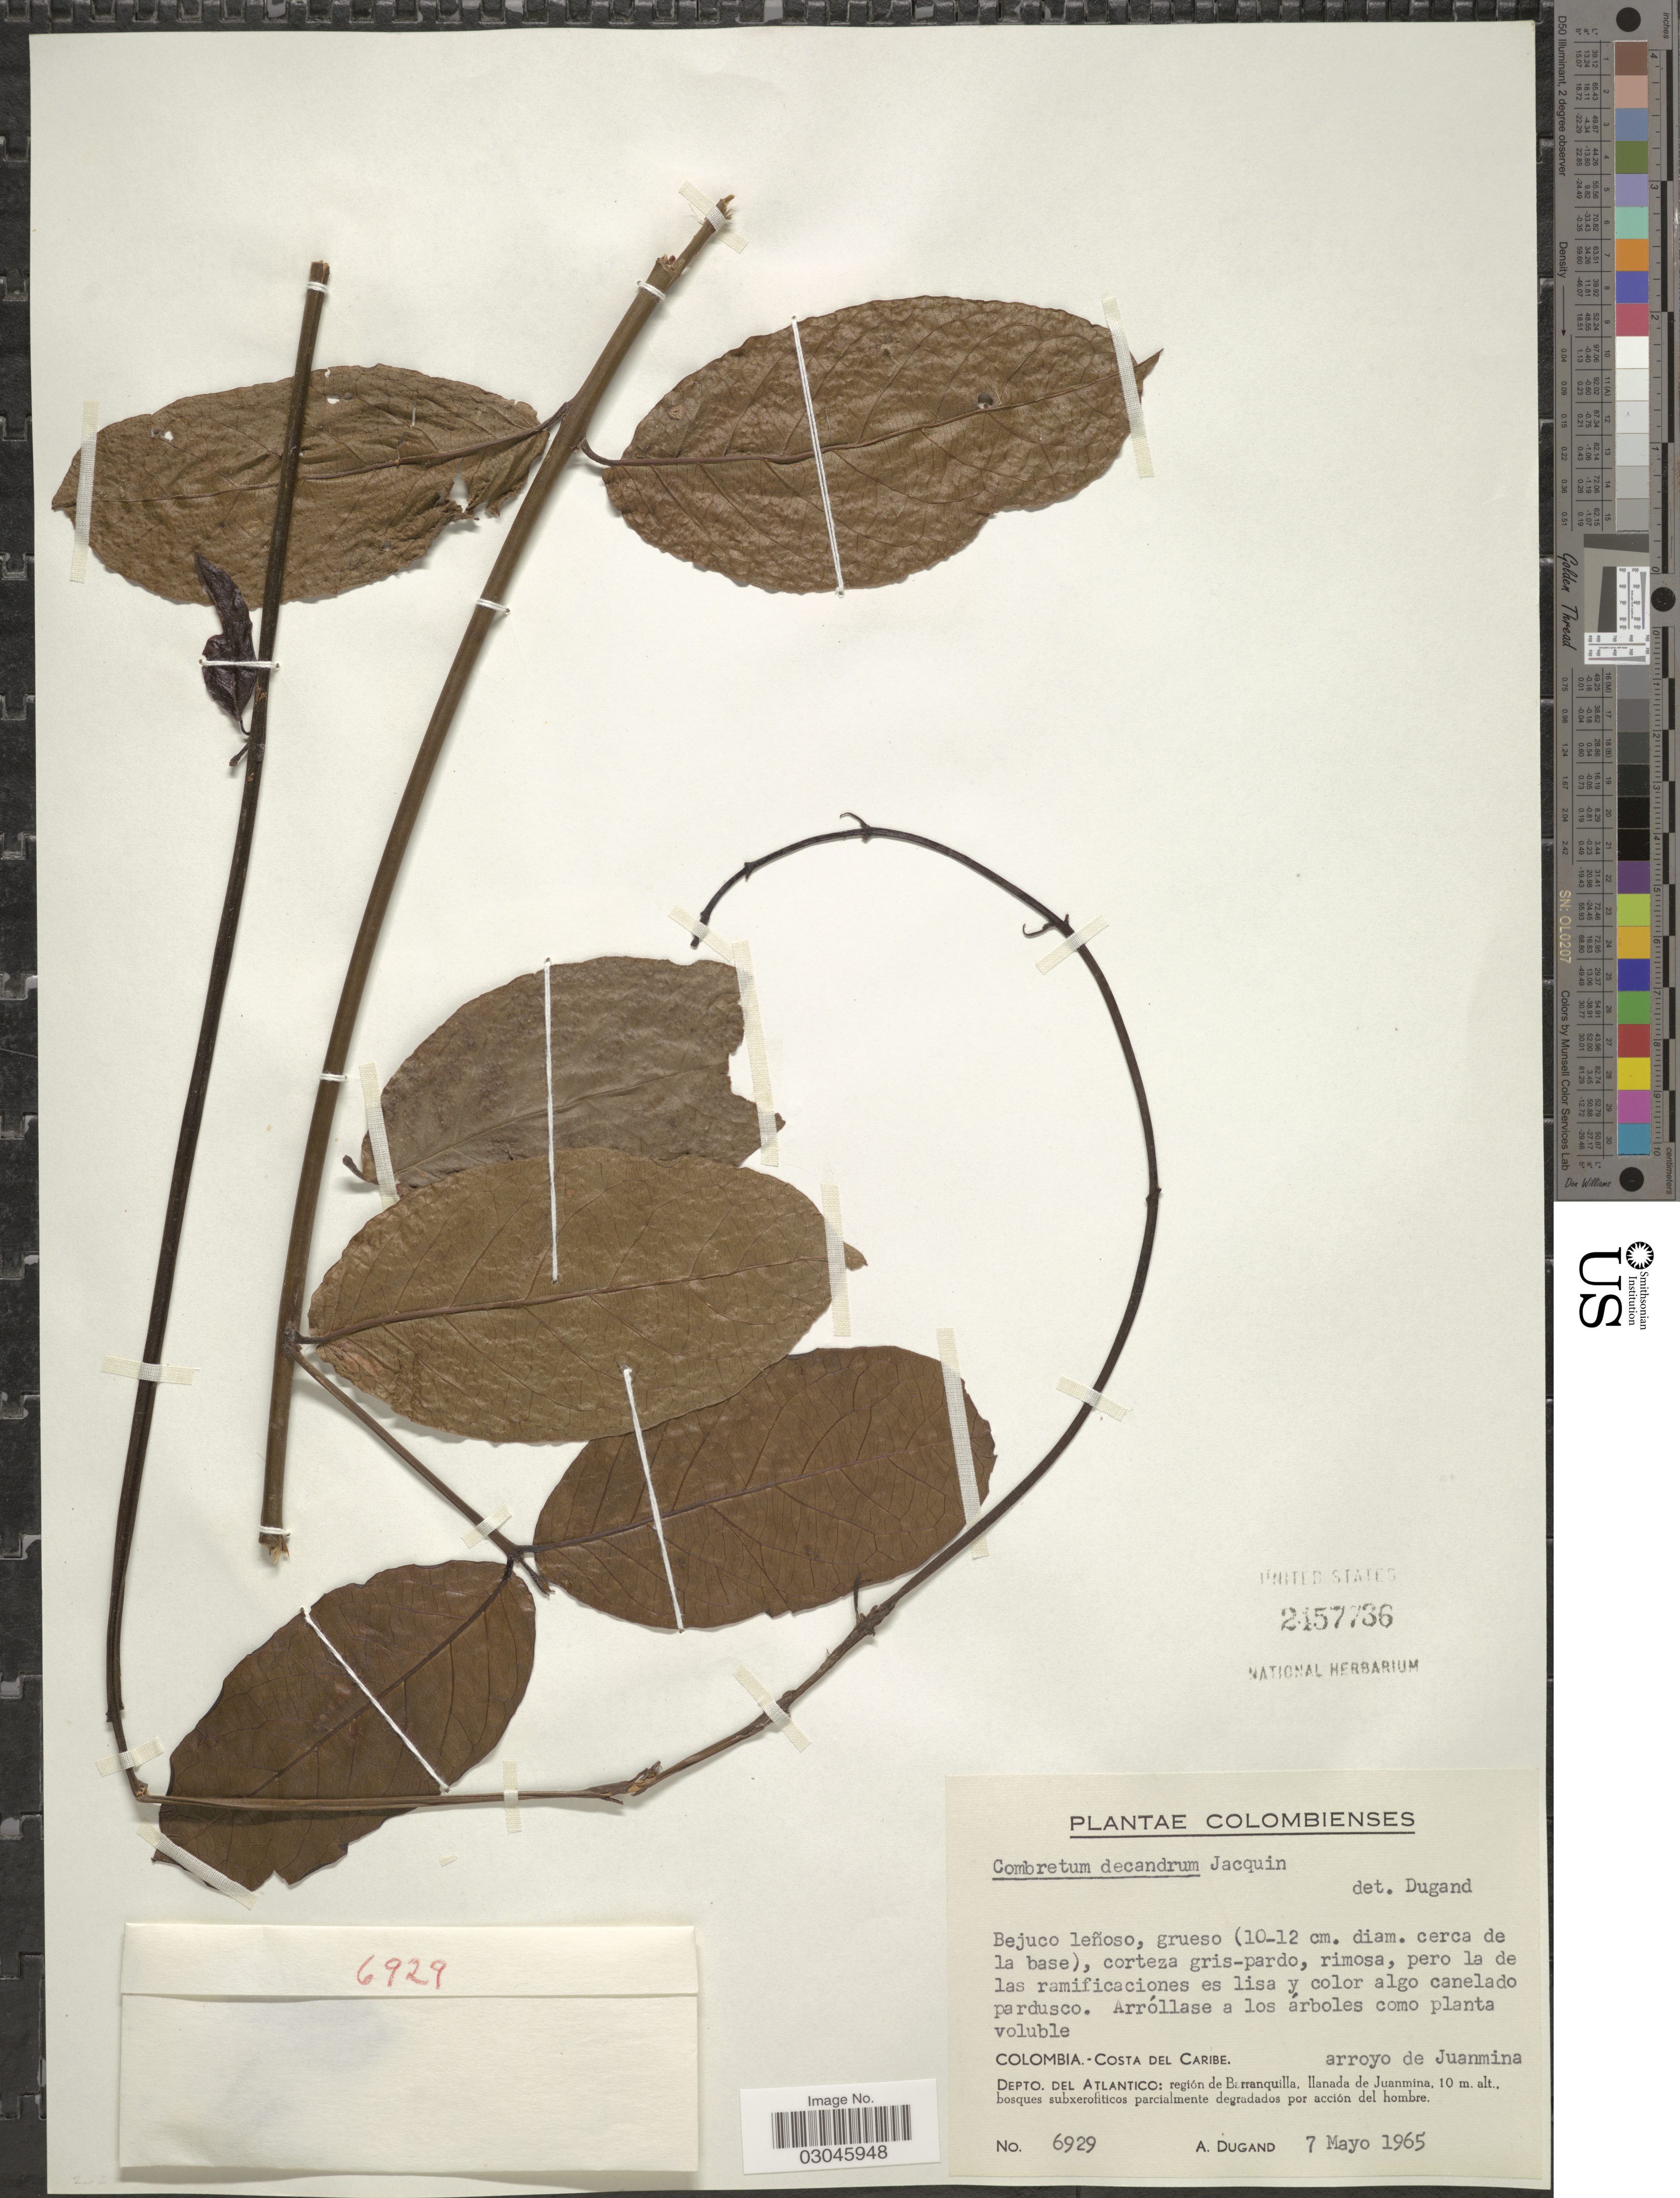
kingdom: Plantae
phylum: Tracheophyta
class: Magnoliopsida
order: Myrtales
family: Combretaceae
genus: Combretum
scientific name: Combretum decandrum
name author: Jacq.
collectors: A. Dugand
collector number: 6929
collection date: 1965-05-07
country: Colombia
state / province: Atlántico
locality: Costa del Caribe. Arroyo de Juanmina. Depto. del Atlantico: région de Barranquilla, llanada de Juanmina.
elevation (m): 10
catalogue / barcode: US 2457736